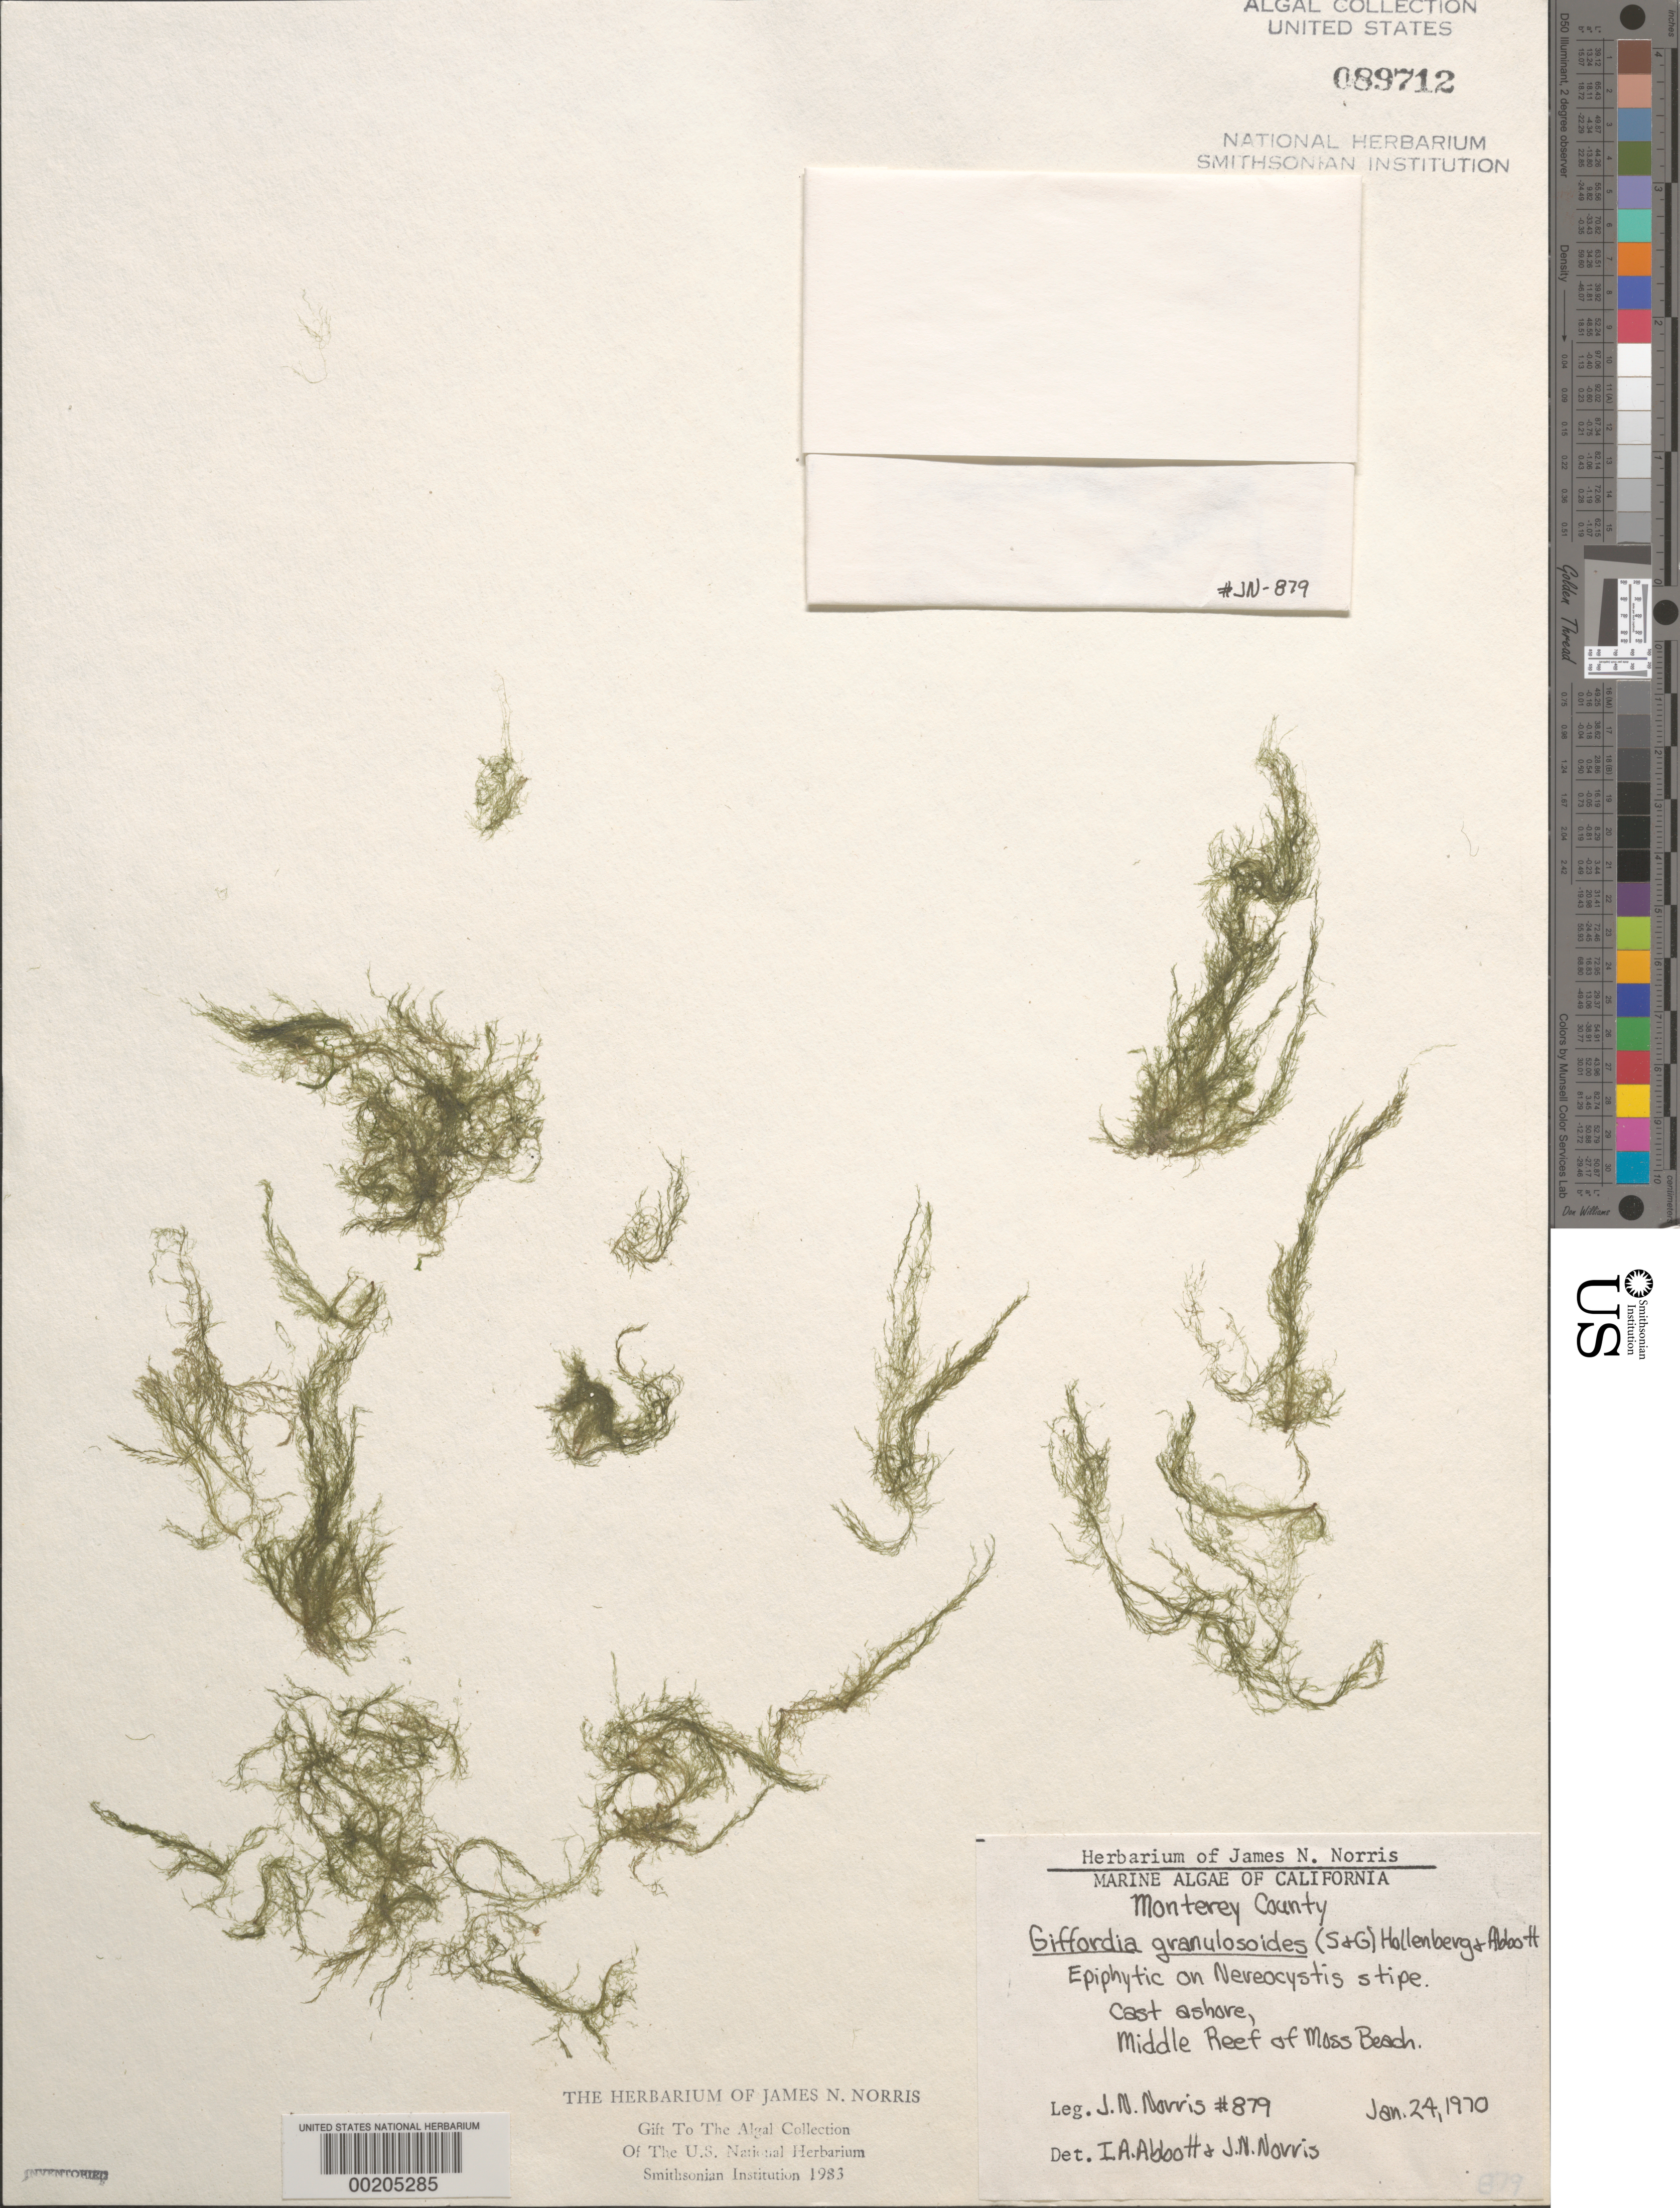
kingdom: Chromista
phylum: Ochrophyta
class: Phaeophyceae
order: Ectocarpales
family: Acinetosporaceae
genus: Hincksia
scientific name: Hincksia sandriana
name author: (Zanardini) P.C. Silva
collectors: J. N. Norris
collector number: JN-879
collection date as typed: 24 Jan 1970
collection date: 1970-01-24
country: United States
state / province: California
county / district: Monterey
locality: Middle Reef of Moss Beach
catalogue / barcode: US 89712